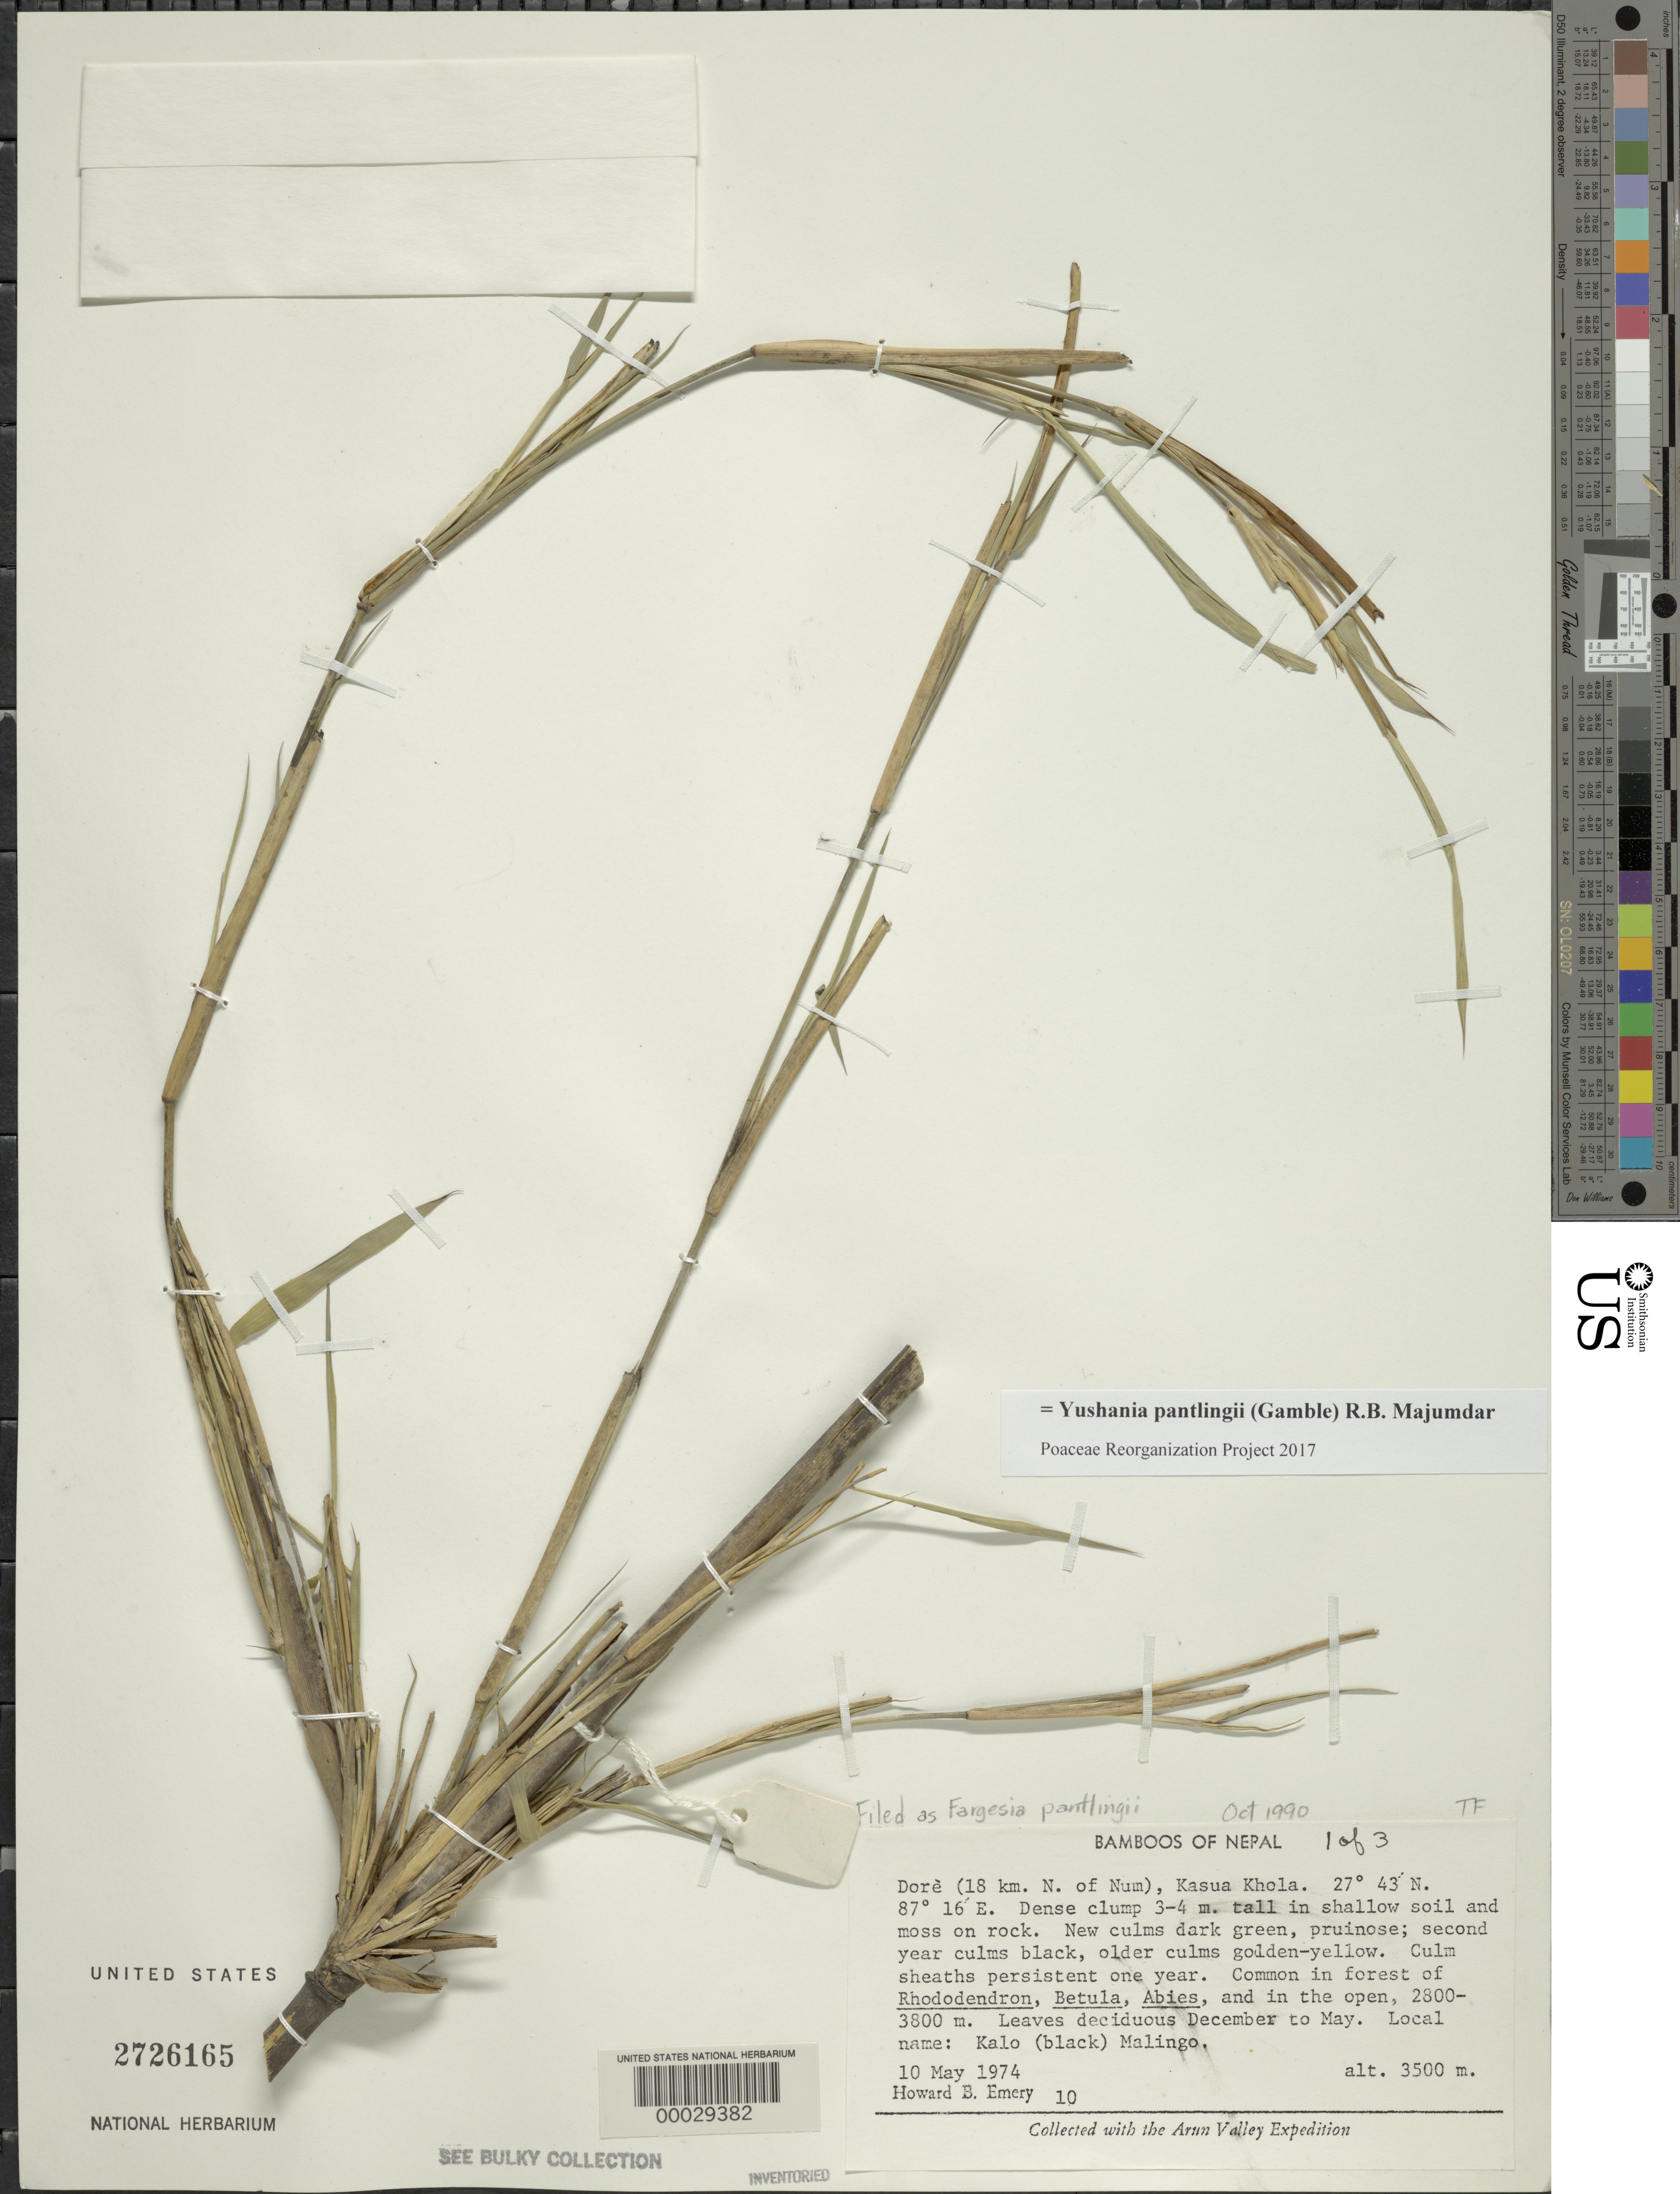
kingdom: Plantae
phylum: Tracheophyta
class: Liliopsida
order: Poales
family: Poaceae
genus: Yushania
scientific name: Yushania pantlingii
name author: (Gamble) R.B. Majumdar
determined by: Poaceae Reorganization Project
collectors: H. B. Emery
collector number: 10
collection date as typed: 10 May 1974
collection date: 1974-05-10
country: Nepal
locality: Kasua khola, dore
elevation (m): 3500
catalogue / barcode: US 2726165